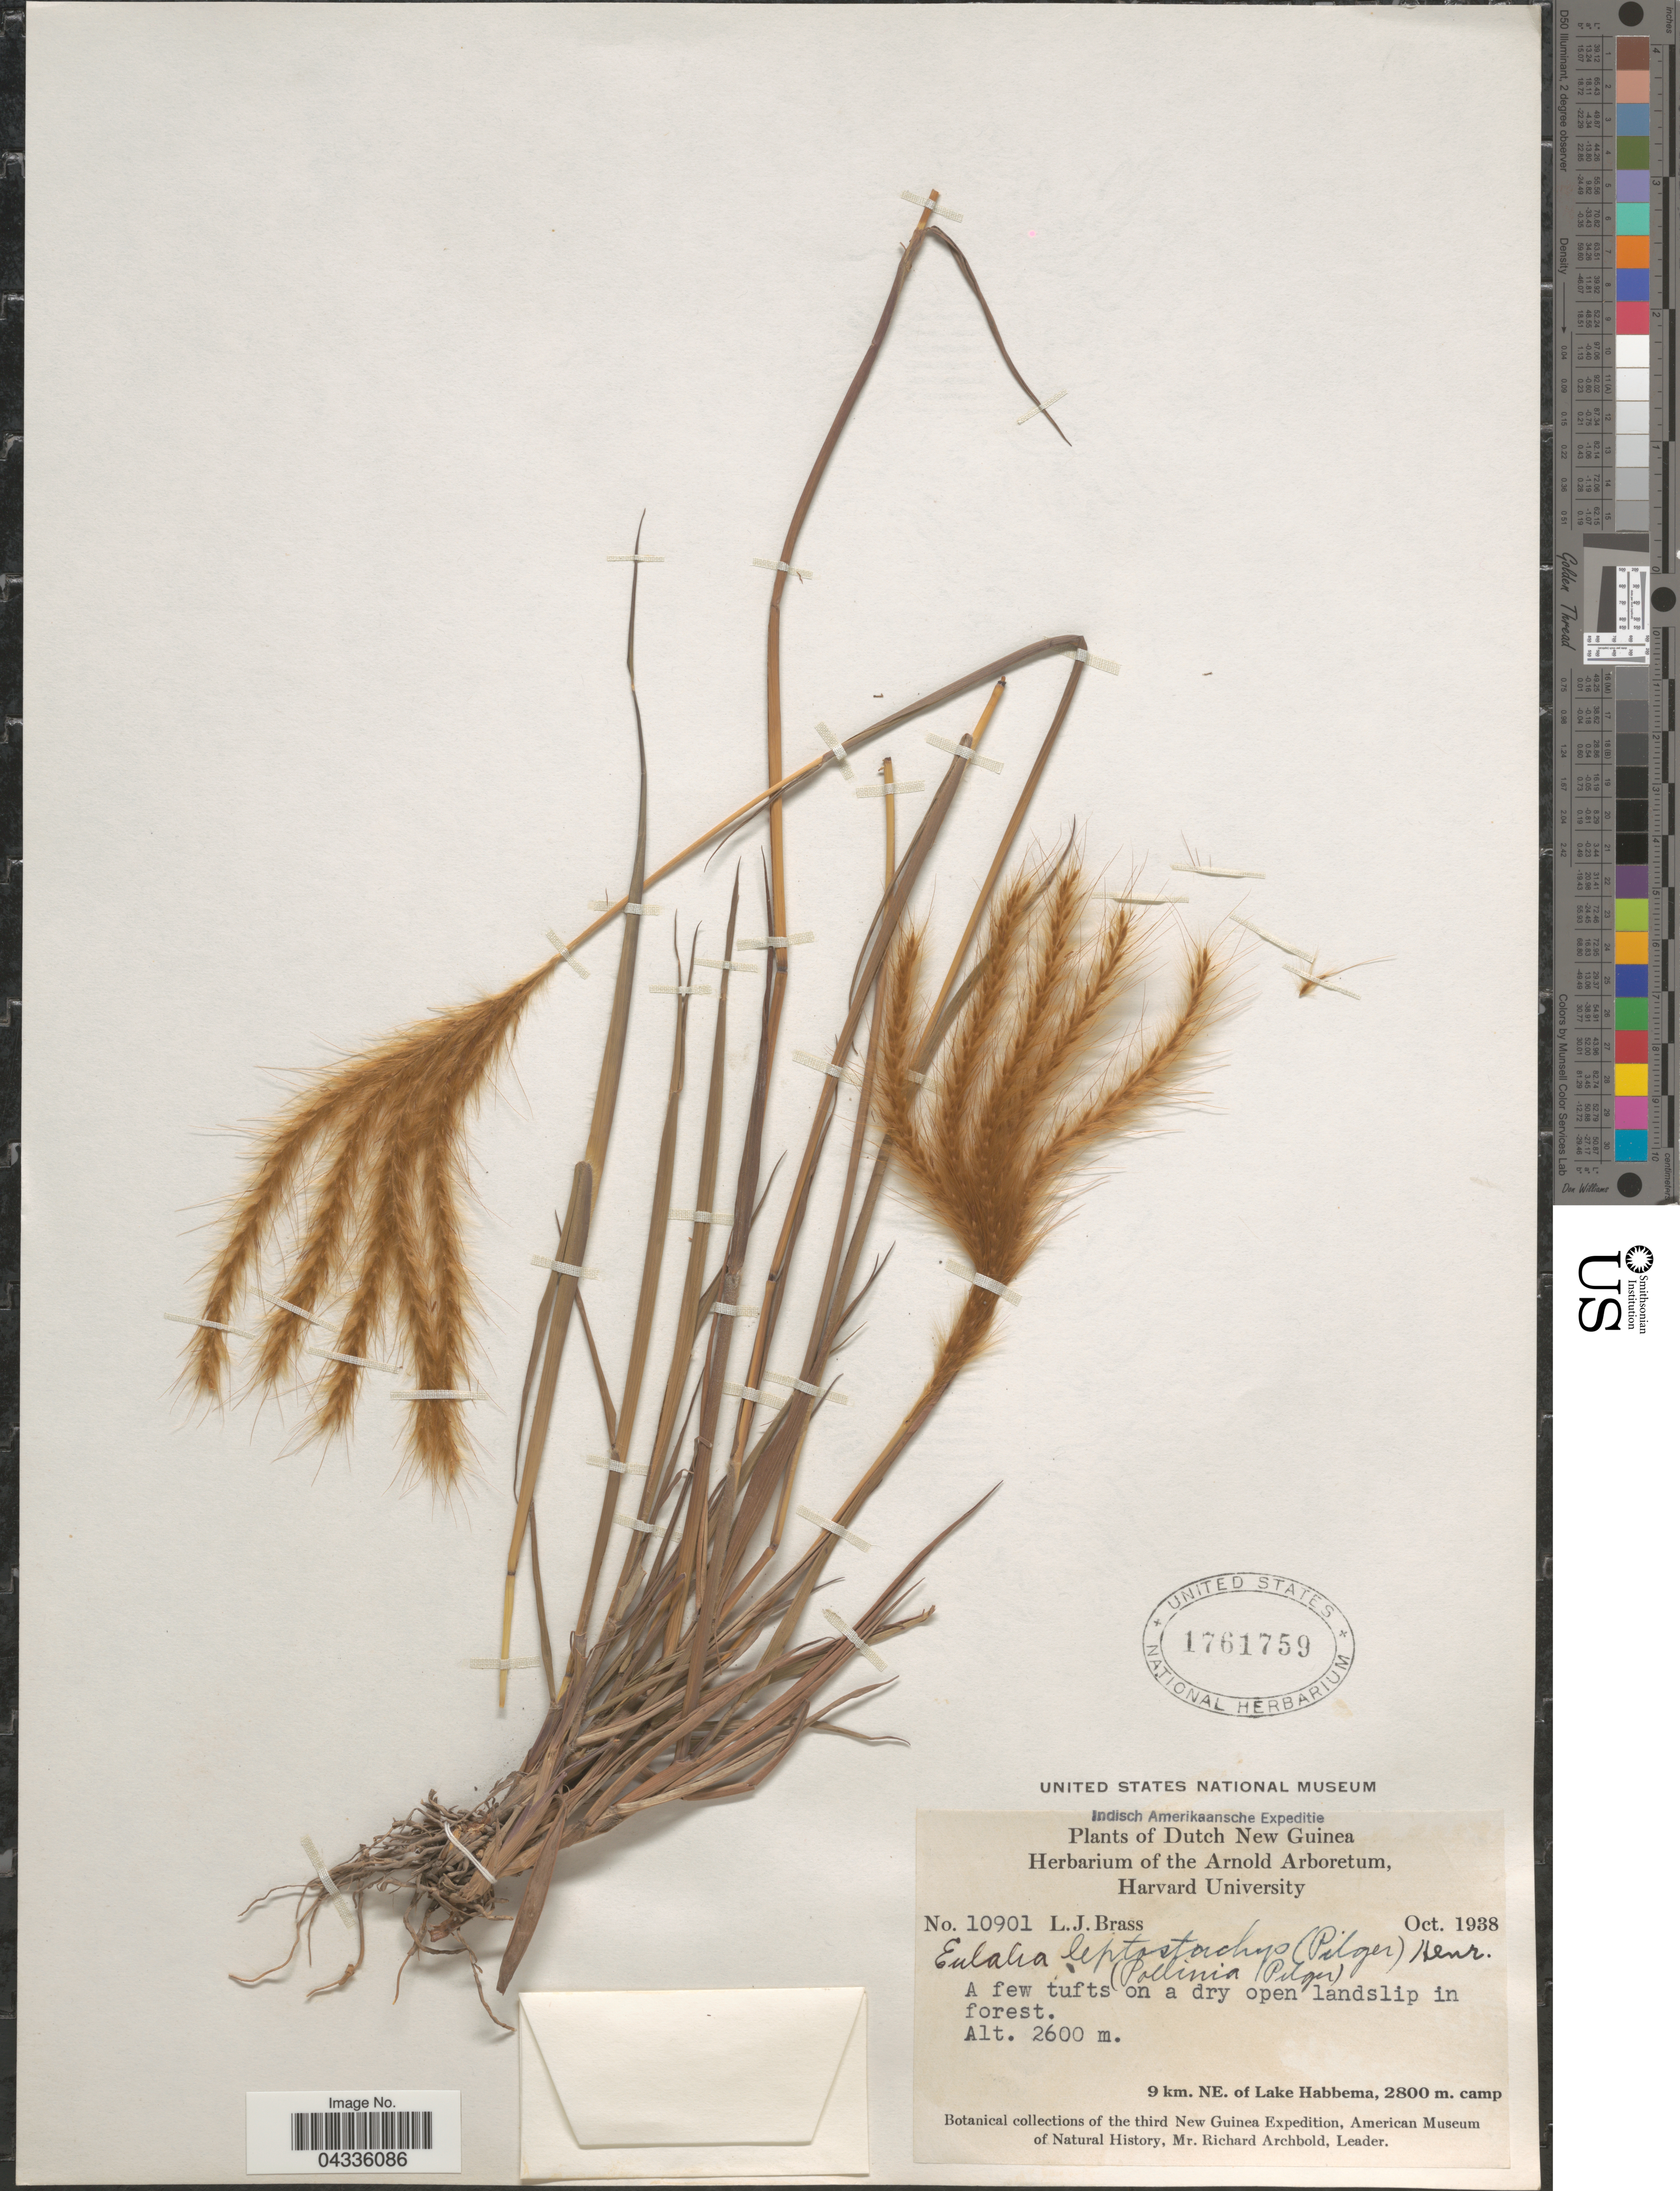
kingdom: Plantae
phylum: Tracheophyta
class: Liliopsida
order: Poales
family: Poaceae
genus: Eulalia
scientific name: Eulalia leptostachys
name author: (Pilg.) Henr.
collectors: L. J. Brass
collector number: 10901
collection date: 1938-10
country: Indonesia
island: New Guinea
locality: Indische Amerikaansche Expeditie. Dutch New Guinea. 9 km. NE. of Lake Habbema. Third New Guinea Expedition.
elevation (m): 2800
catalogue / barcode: US 1761759